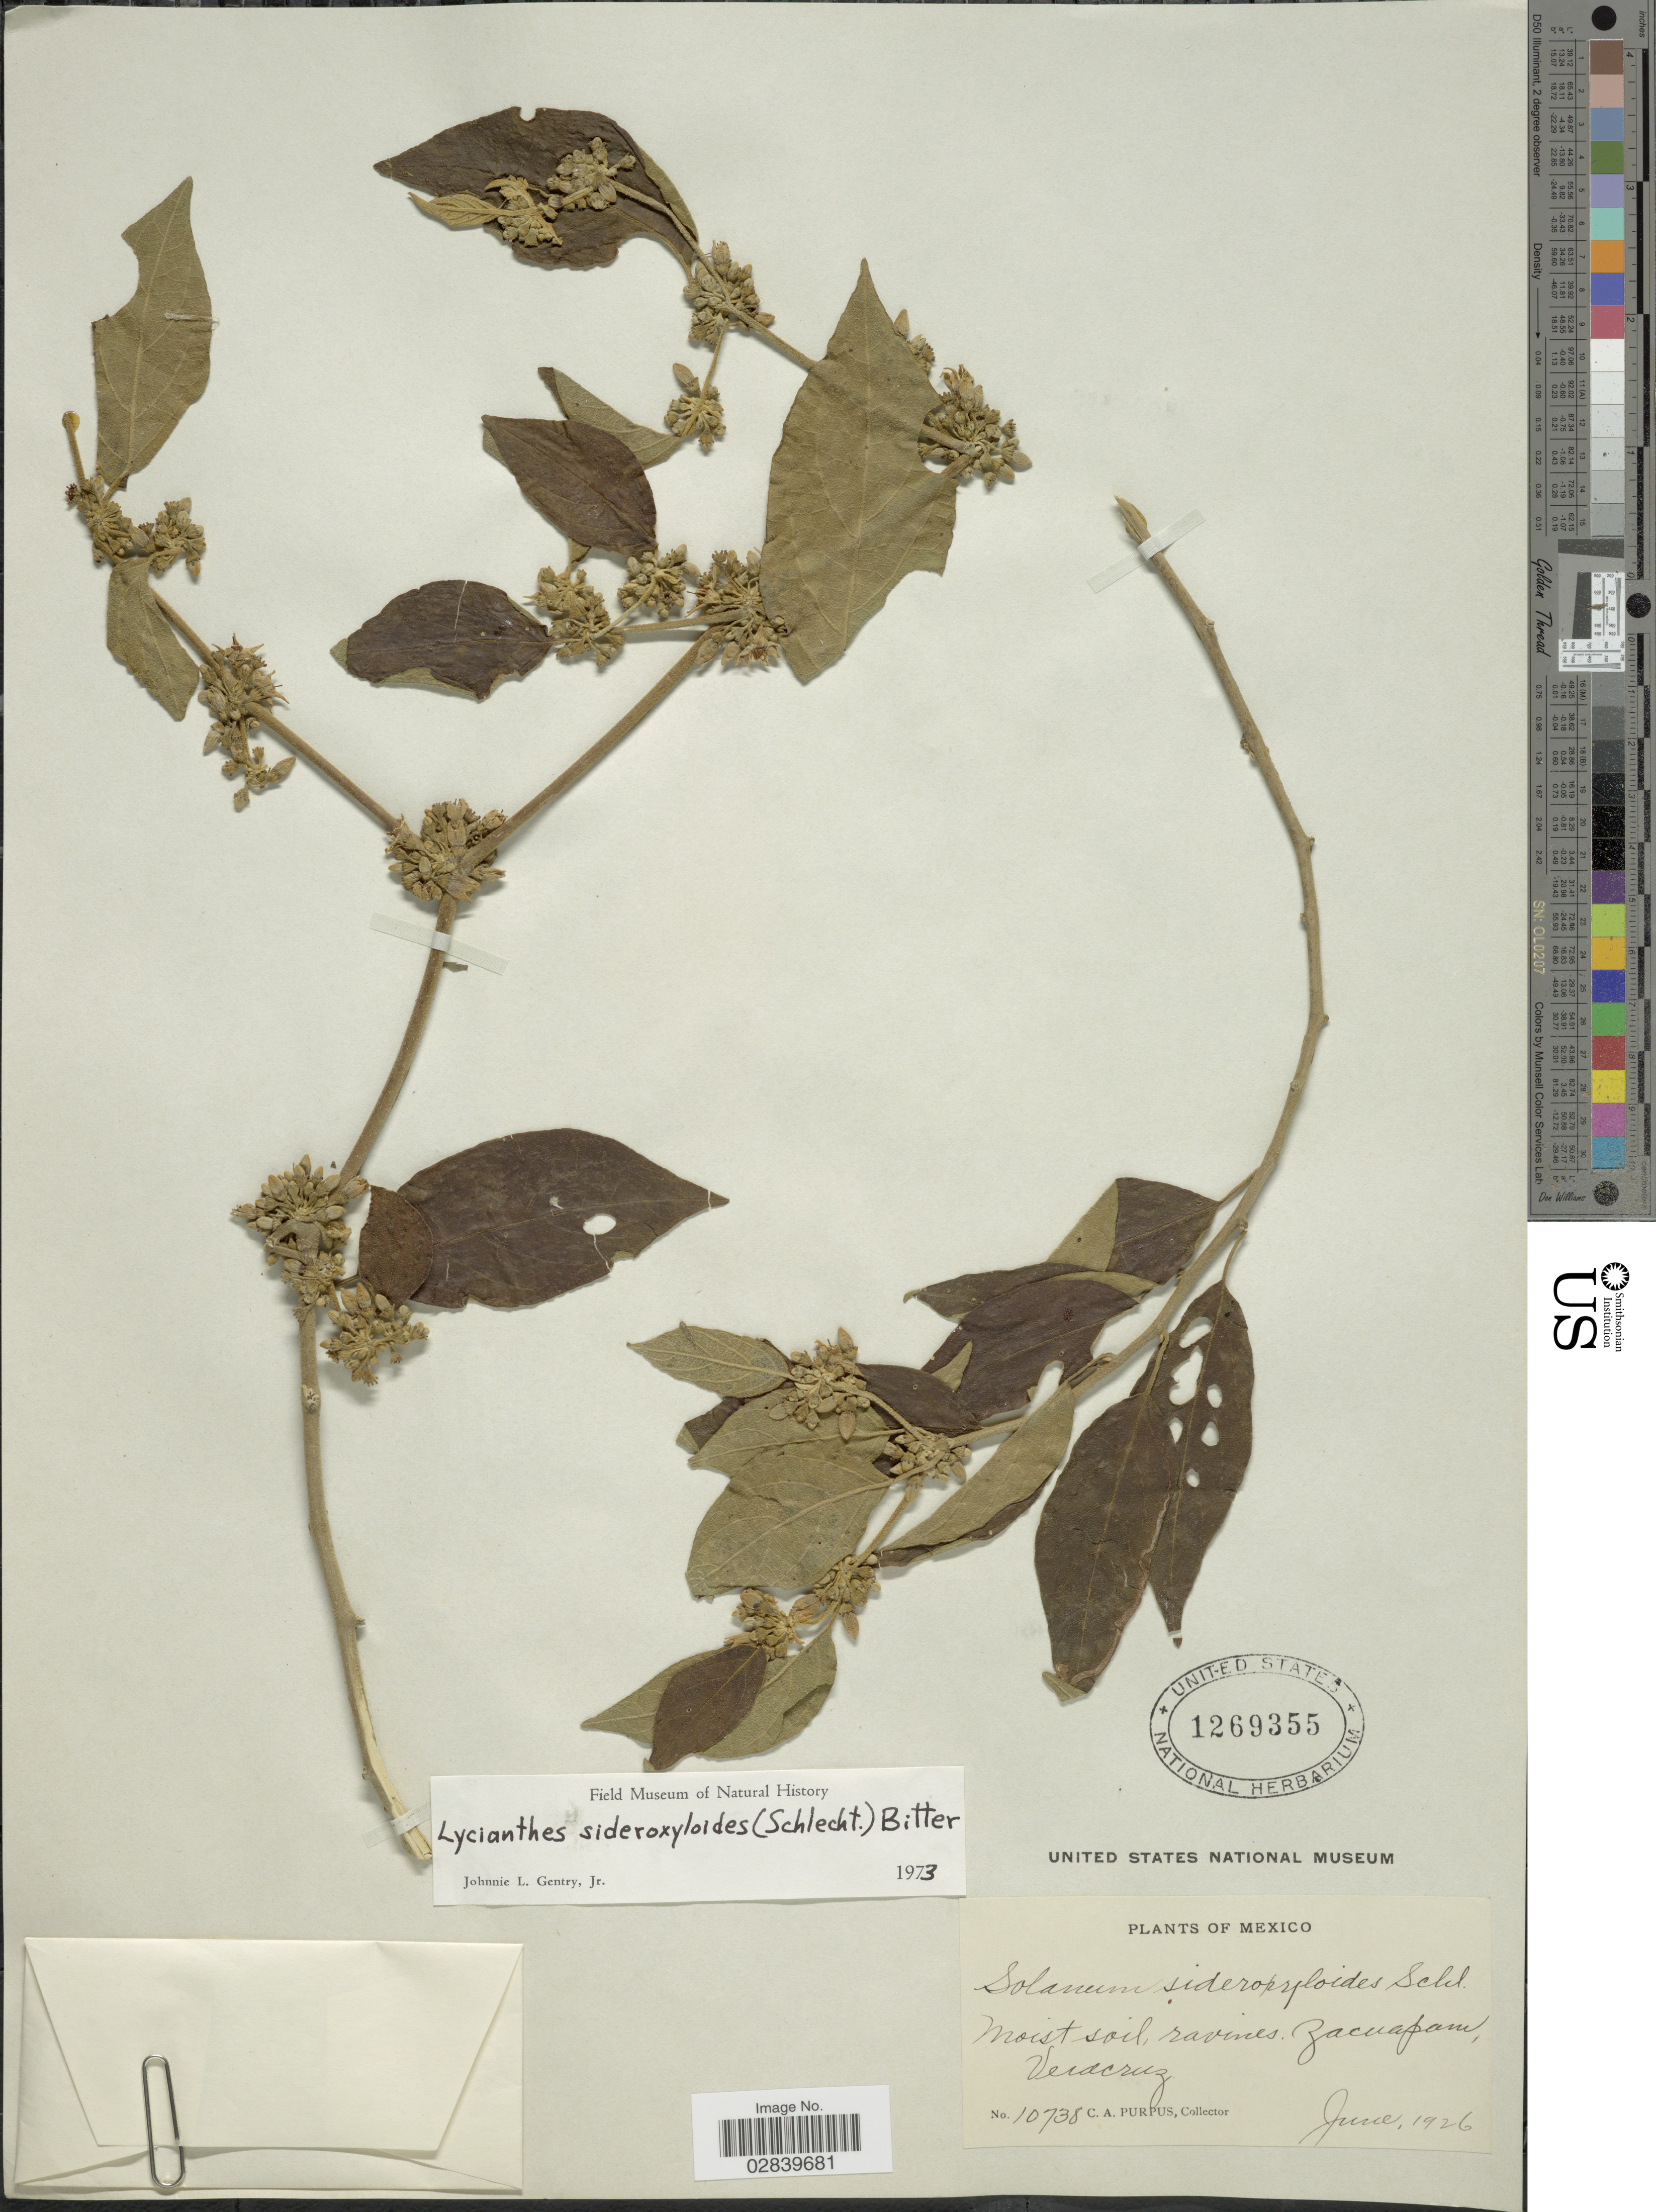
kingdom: Plantae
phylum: Tracheophyta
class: Magnoliopsida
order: Solanales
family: Solanaceae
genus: Lycianthes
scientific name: Lycianthes sideroxyloides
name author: (Schltdl.) Bitter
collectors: C. A. Purpus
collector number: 10738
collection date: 1926-06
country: Mexico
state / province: Veracruz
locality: Zacuapan, Veracruz.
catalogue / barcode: US 1269355